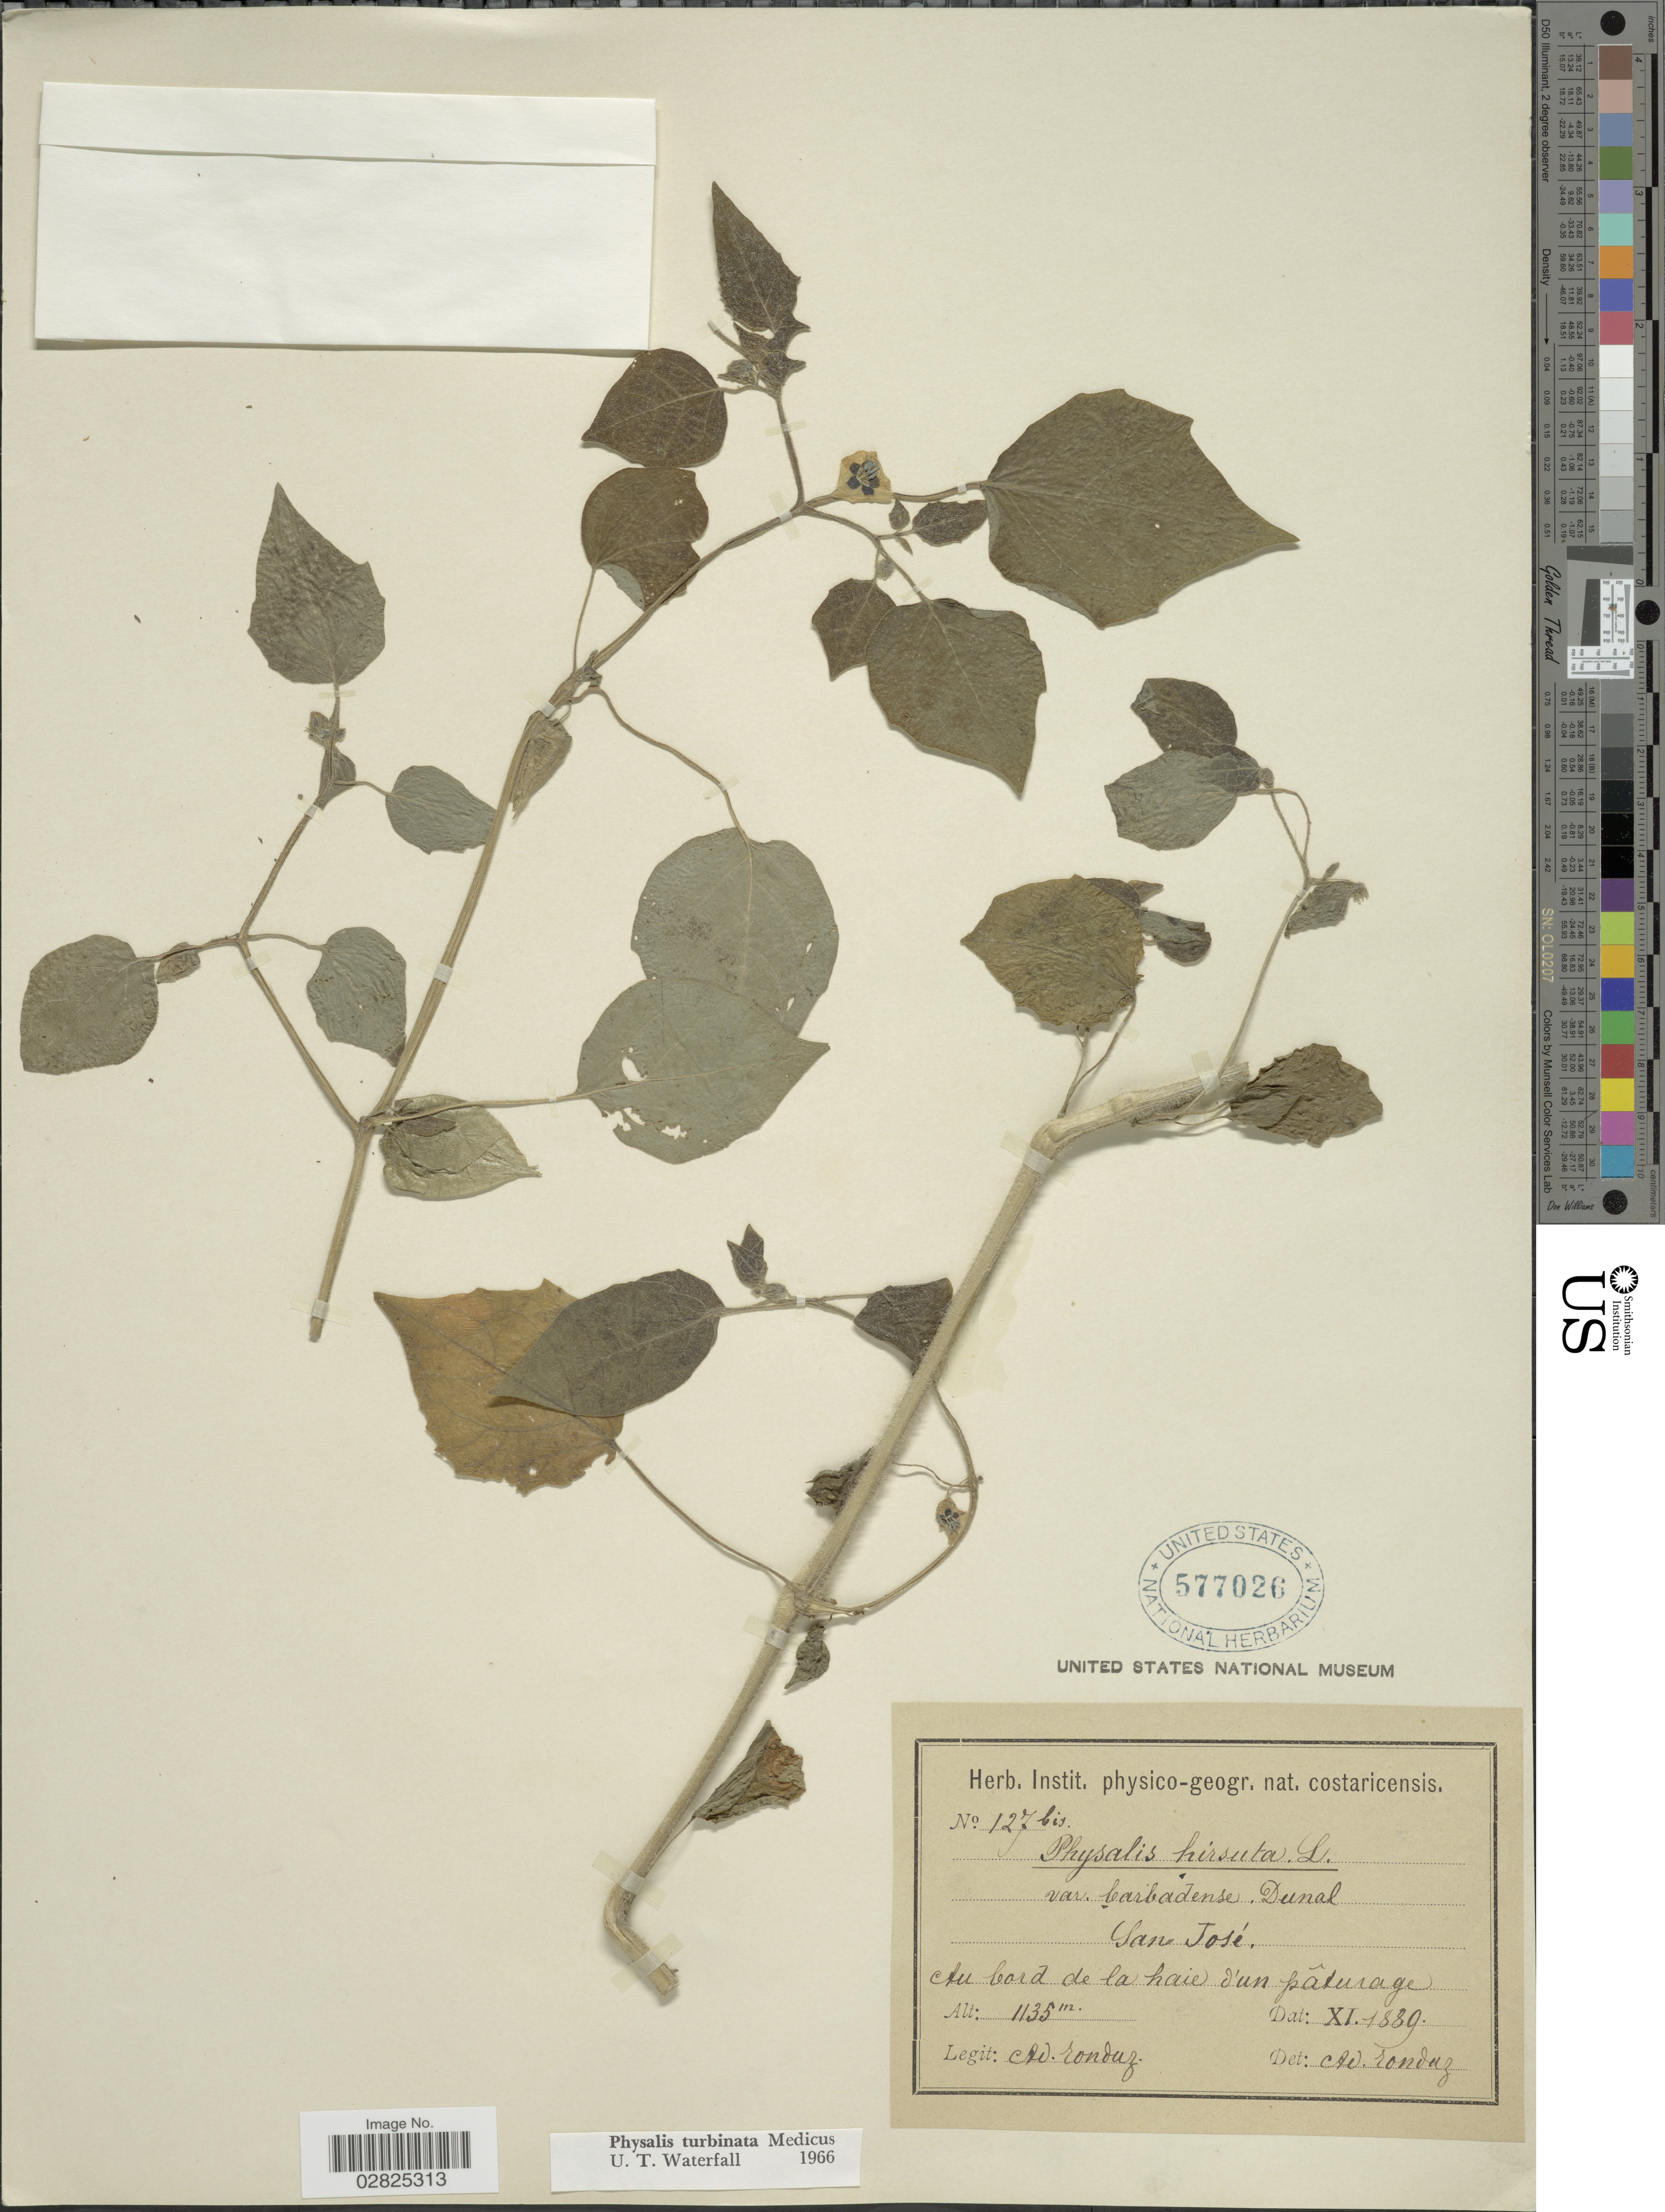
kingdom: Plantae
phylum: Tracheophyta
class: Magnoliopsida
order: Solanales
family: Solanaceae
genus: Physalis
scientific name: Physalis turbinata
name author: Medik.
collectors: A. Tonduz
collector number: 127bis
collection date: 1889-11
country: Costa Rica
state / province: San José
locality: Au bord de la haie d'un pâturage.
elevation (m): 1135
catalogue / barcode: US 577026